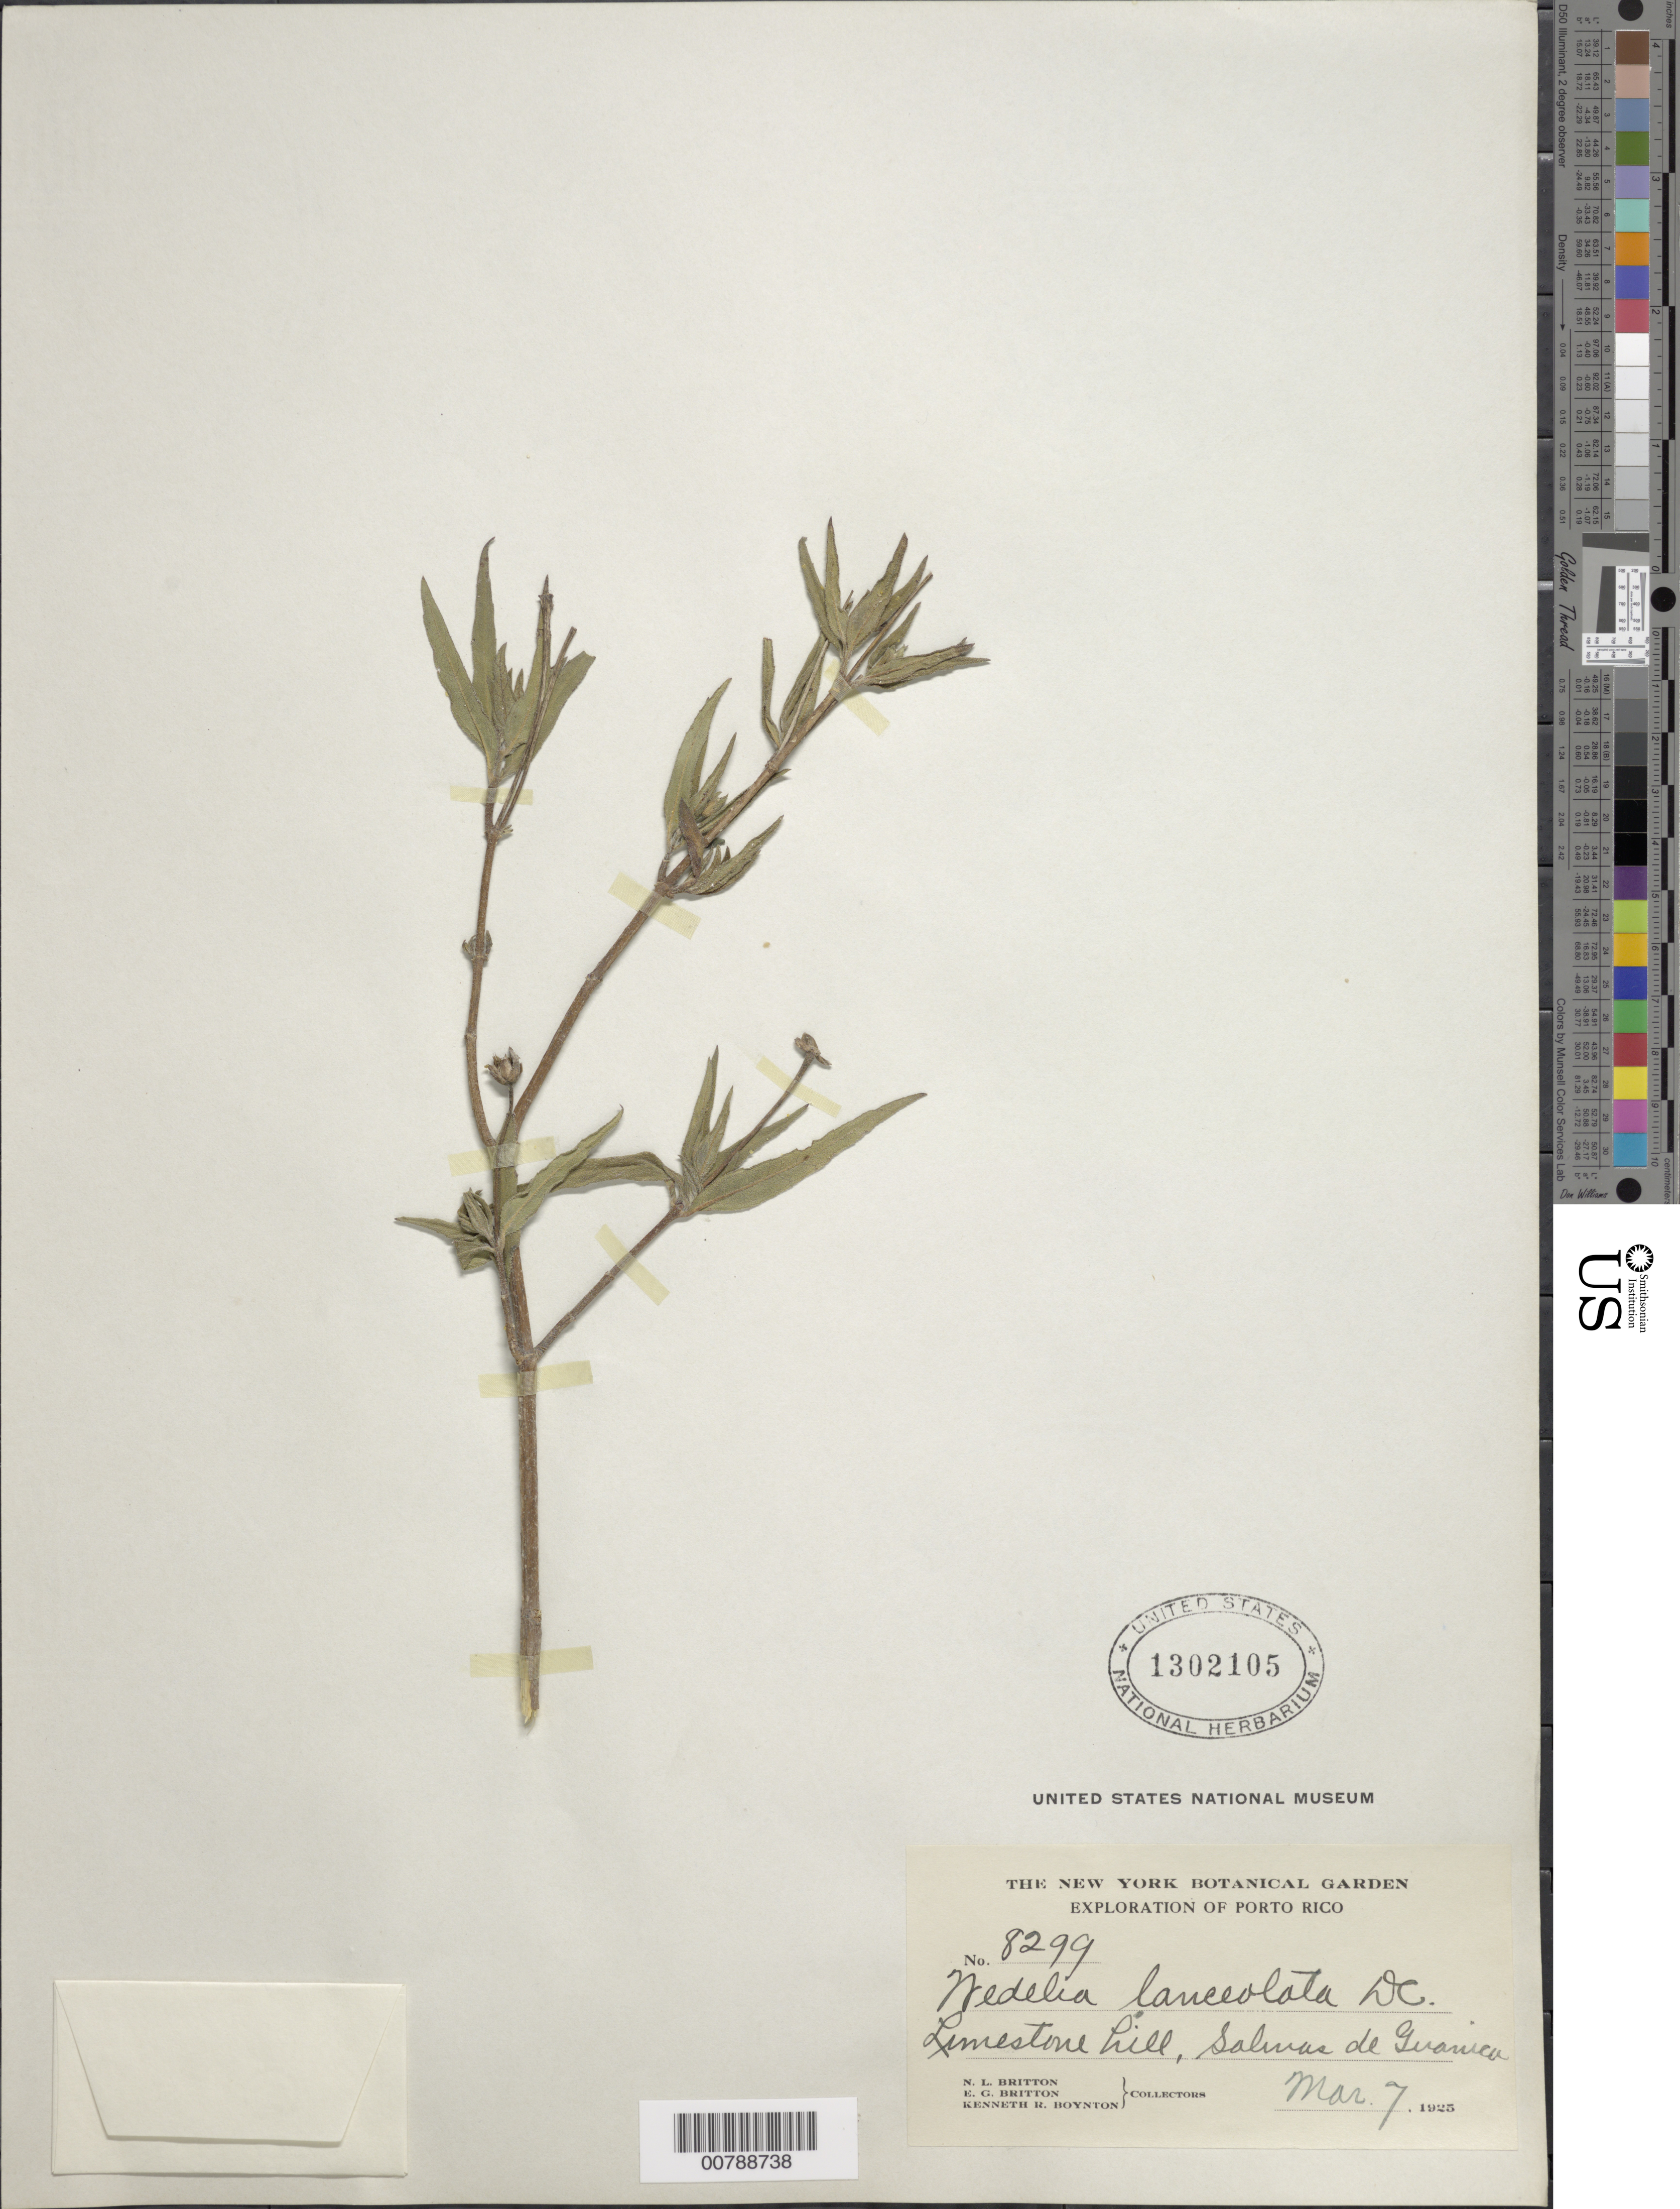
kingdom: Plantae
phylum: Tracheophyta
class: Magnoliopsida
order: Asterales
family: Asteraceae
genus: Wedelia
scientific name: Wedelia lanceolata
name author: DC.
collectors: N. Britton, E. G. Britton & K. Boynton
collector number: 8299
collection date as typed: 07 Mar 1925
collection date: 1925-03-07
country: Puerto Rico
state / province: Guánica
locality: Limestone hill, Salinas de Guanica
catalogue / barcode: US 1302105